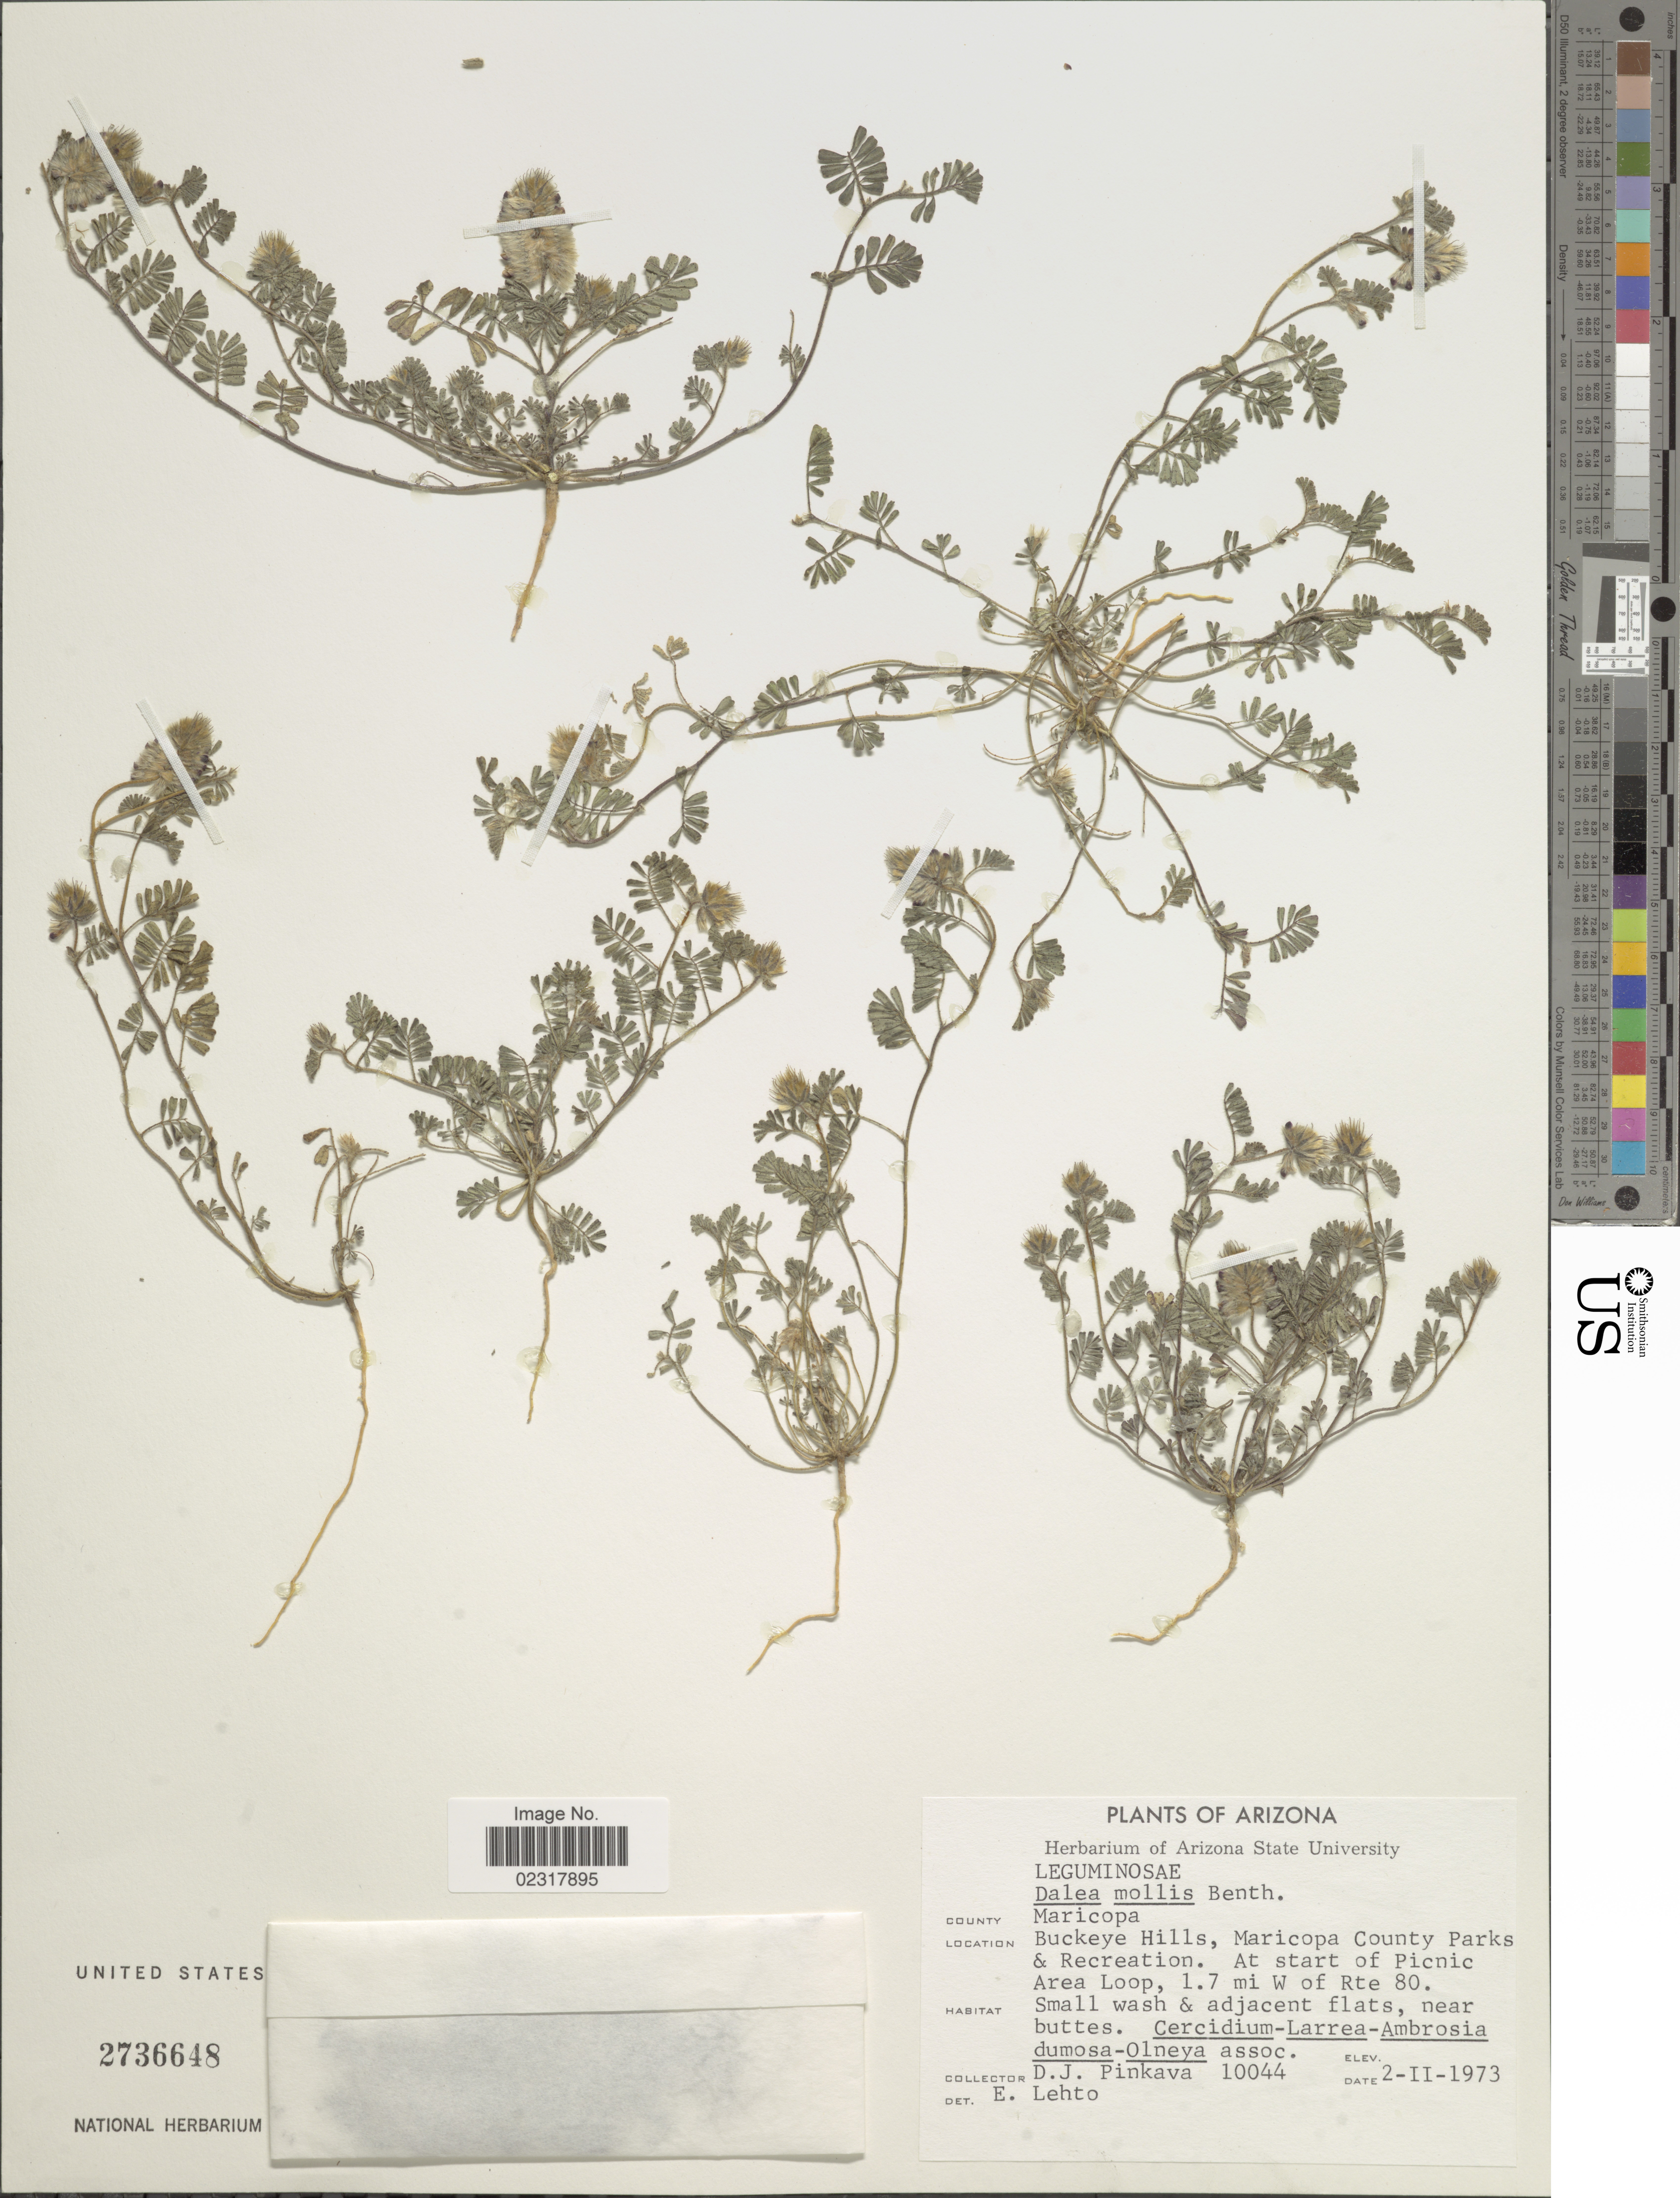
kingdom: Plantae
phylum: Tracheophyta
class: Magnoliopsida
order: Fabales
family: Fabaceae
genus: Dalea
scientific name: Dalea mollis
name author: Benth.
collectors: D. J. Pinkava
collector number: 10044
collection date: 1973-02-02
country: United States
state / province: Arizona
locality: County Maricopa. Buckeye Hills, Maricopa County Parks & Recreation. At start of Picnic Area Loop, 1.7 mi W of Rte 80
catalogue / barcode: US 2736648